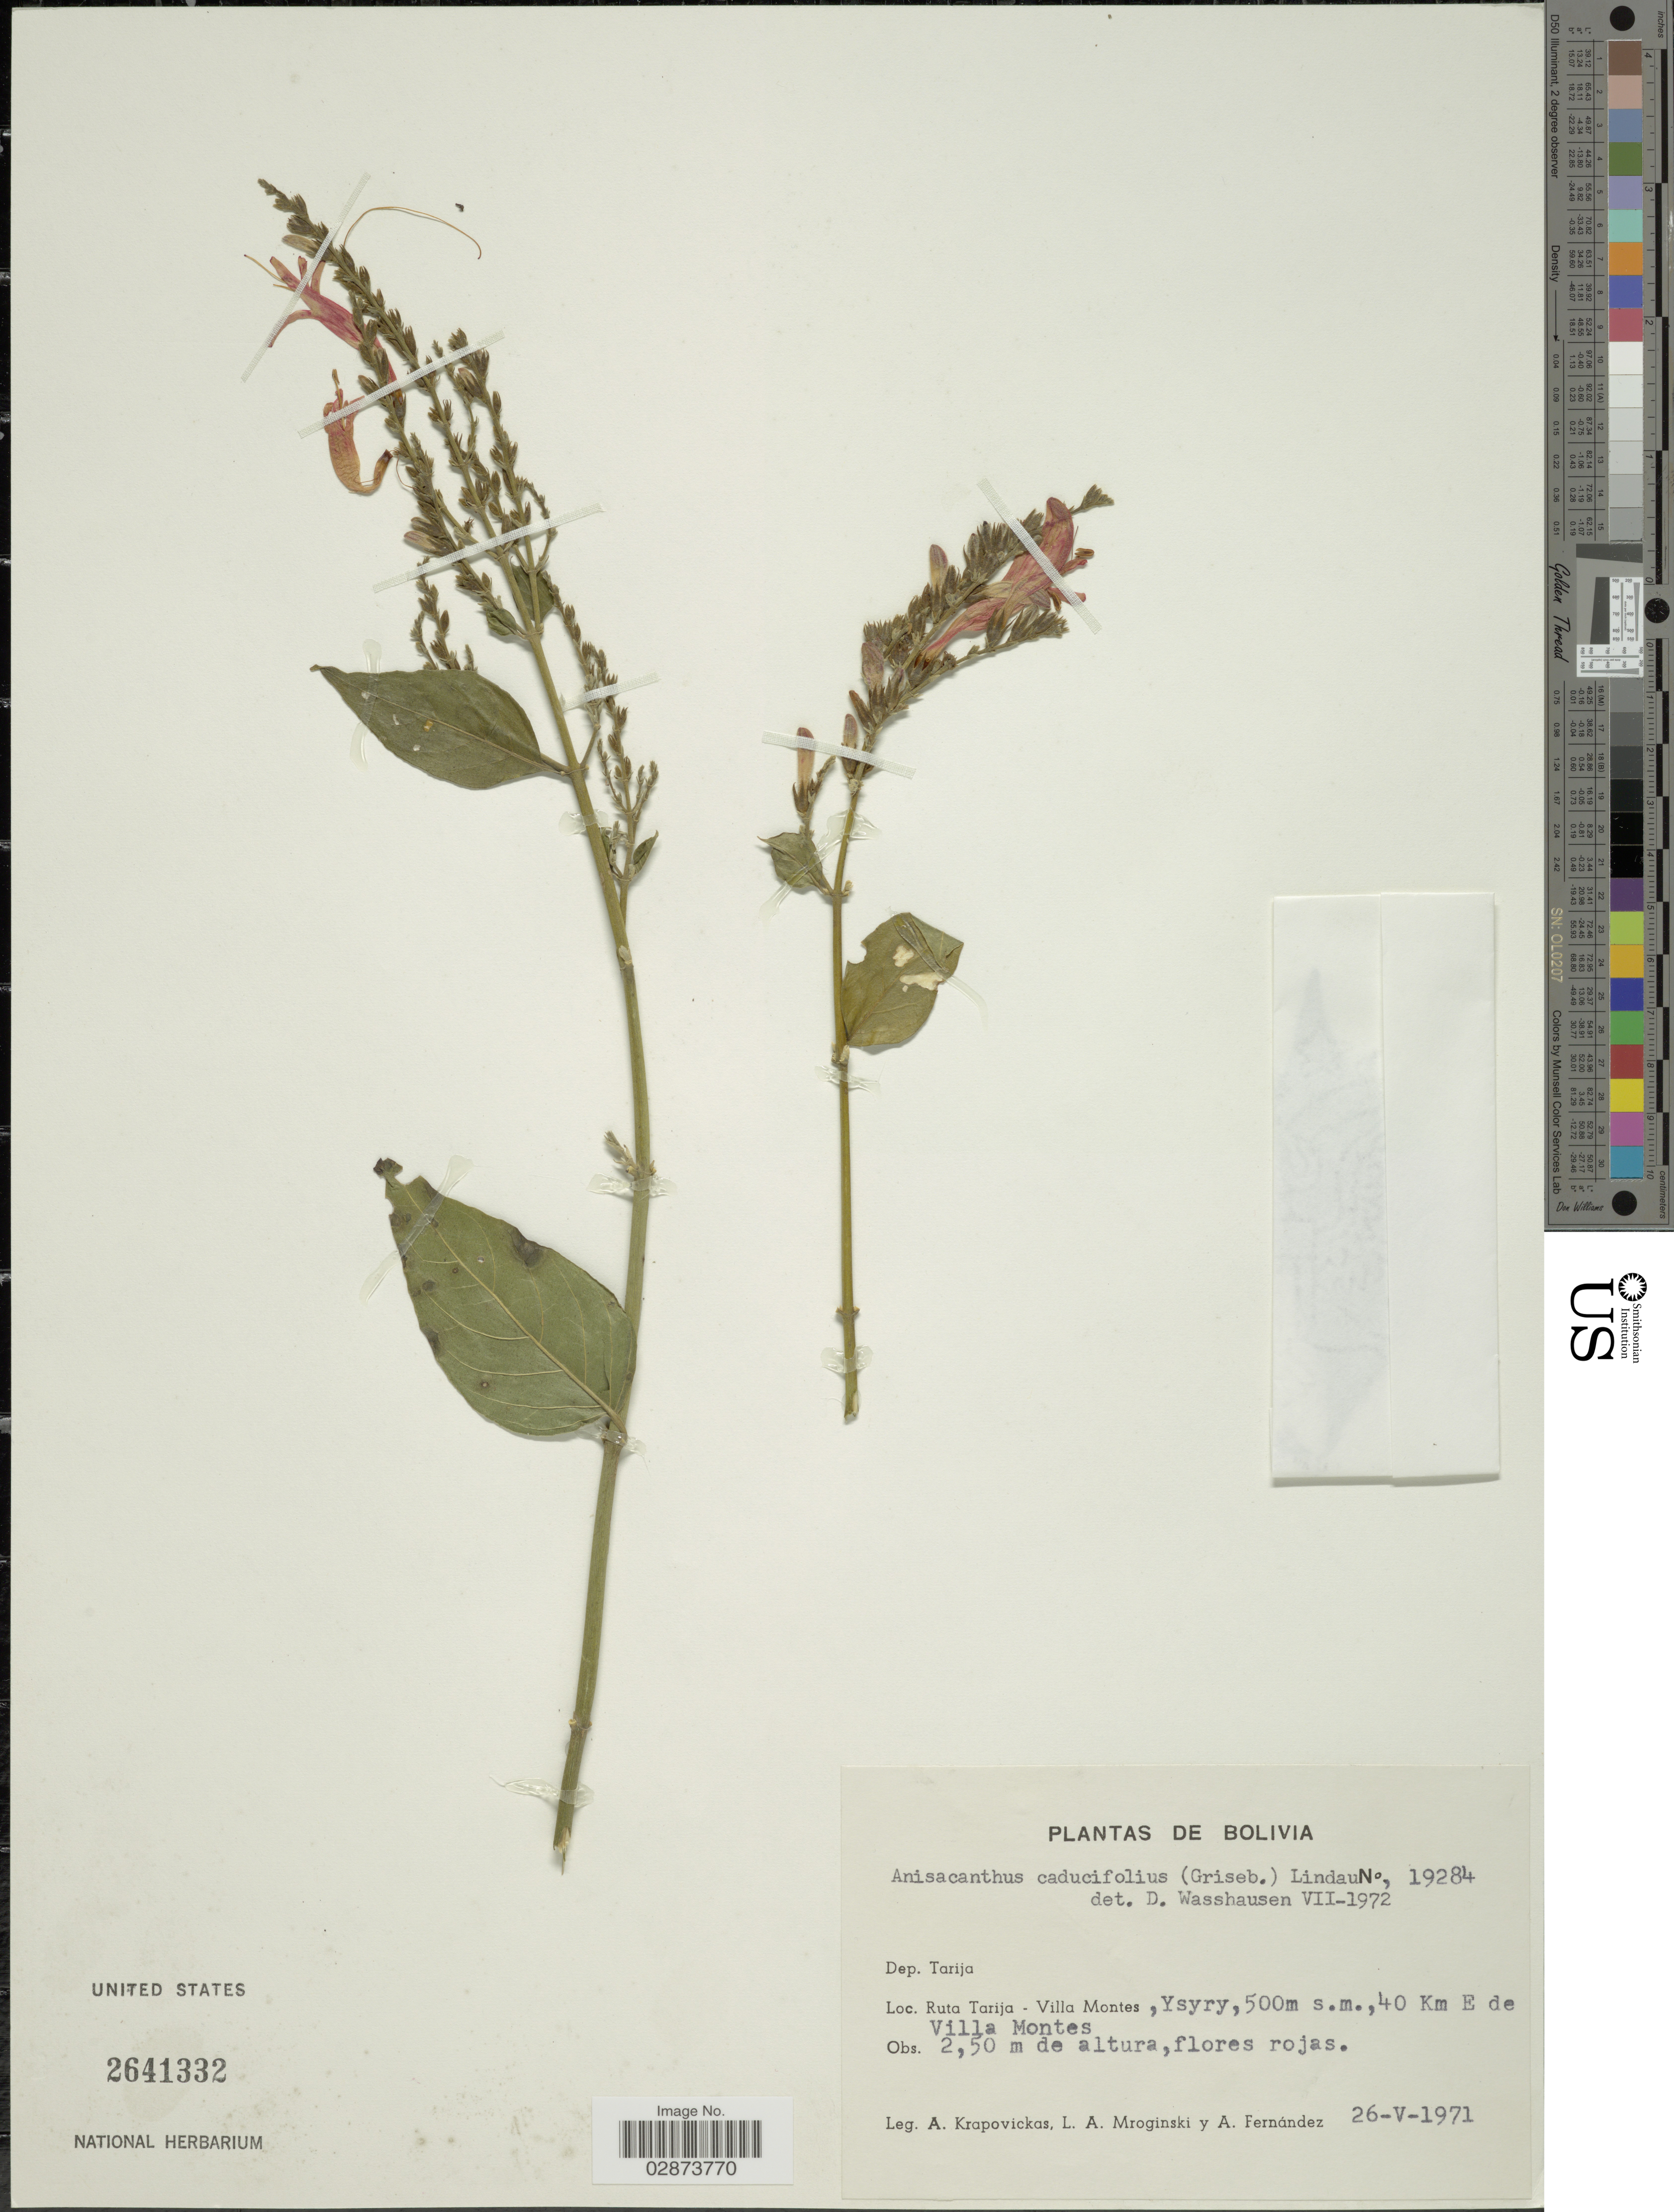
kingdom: Plantae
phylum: Tracheophyta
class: Magnoliopsida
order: Lamiales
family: Acanthaceae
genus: Thyrsacanthus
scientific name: Thyrsacanthus boliviensis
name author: (Nees) A.L.A. Côrtes & Rapini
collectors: A. Krapovickas, L. Mroginski & A. Fernández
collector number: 19284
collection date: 1971-05-26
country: Bolivia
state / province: Tarija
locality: Dep. Tarija. Ruta Tarija - Villa Montes, Ysyry, 40 Km E de Villa Montes.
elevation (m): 500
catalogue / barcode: US 2641332